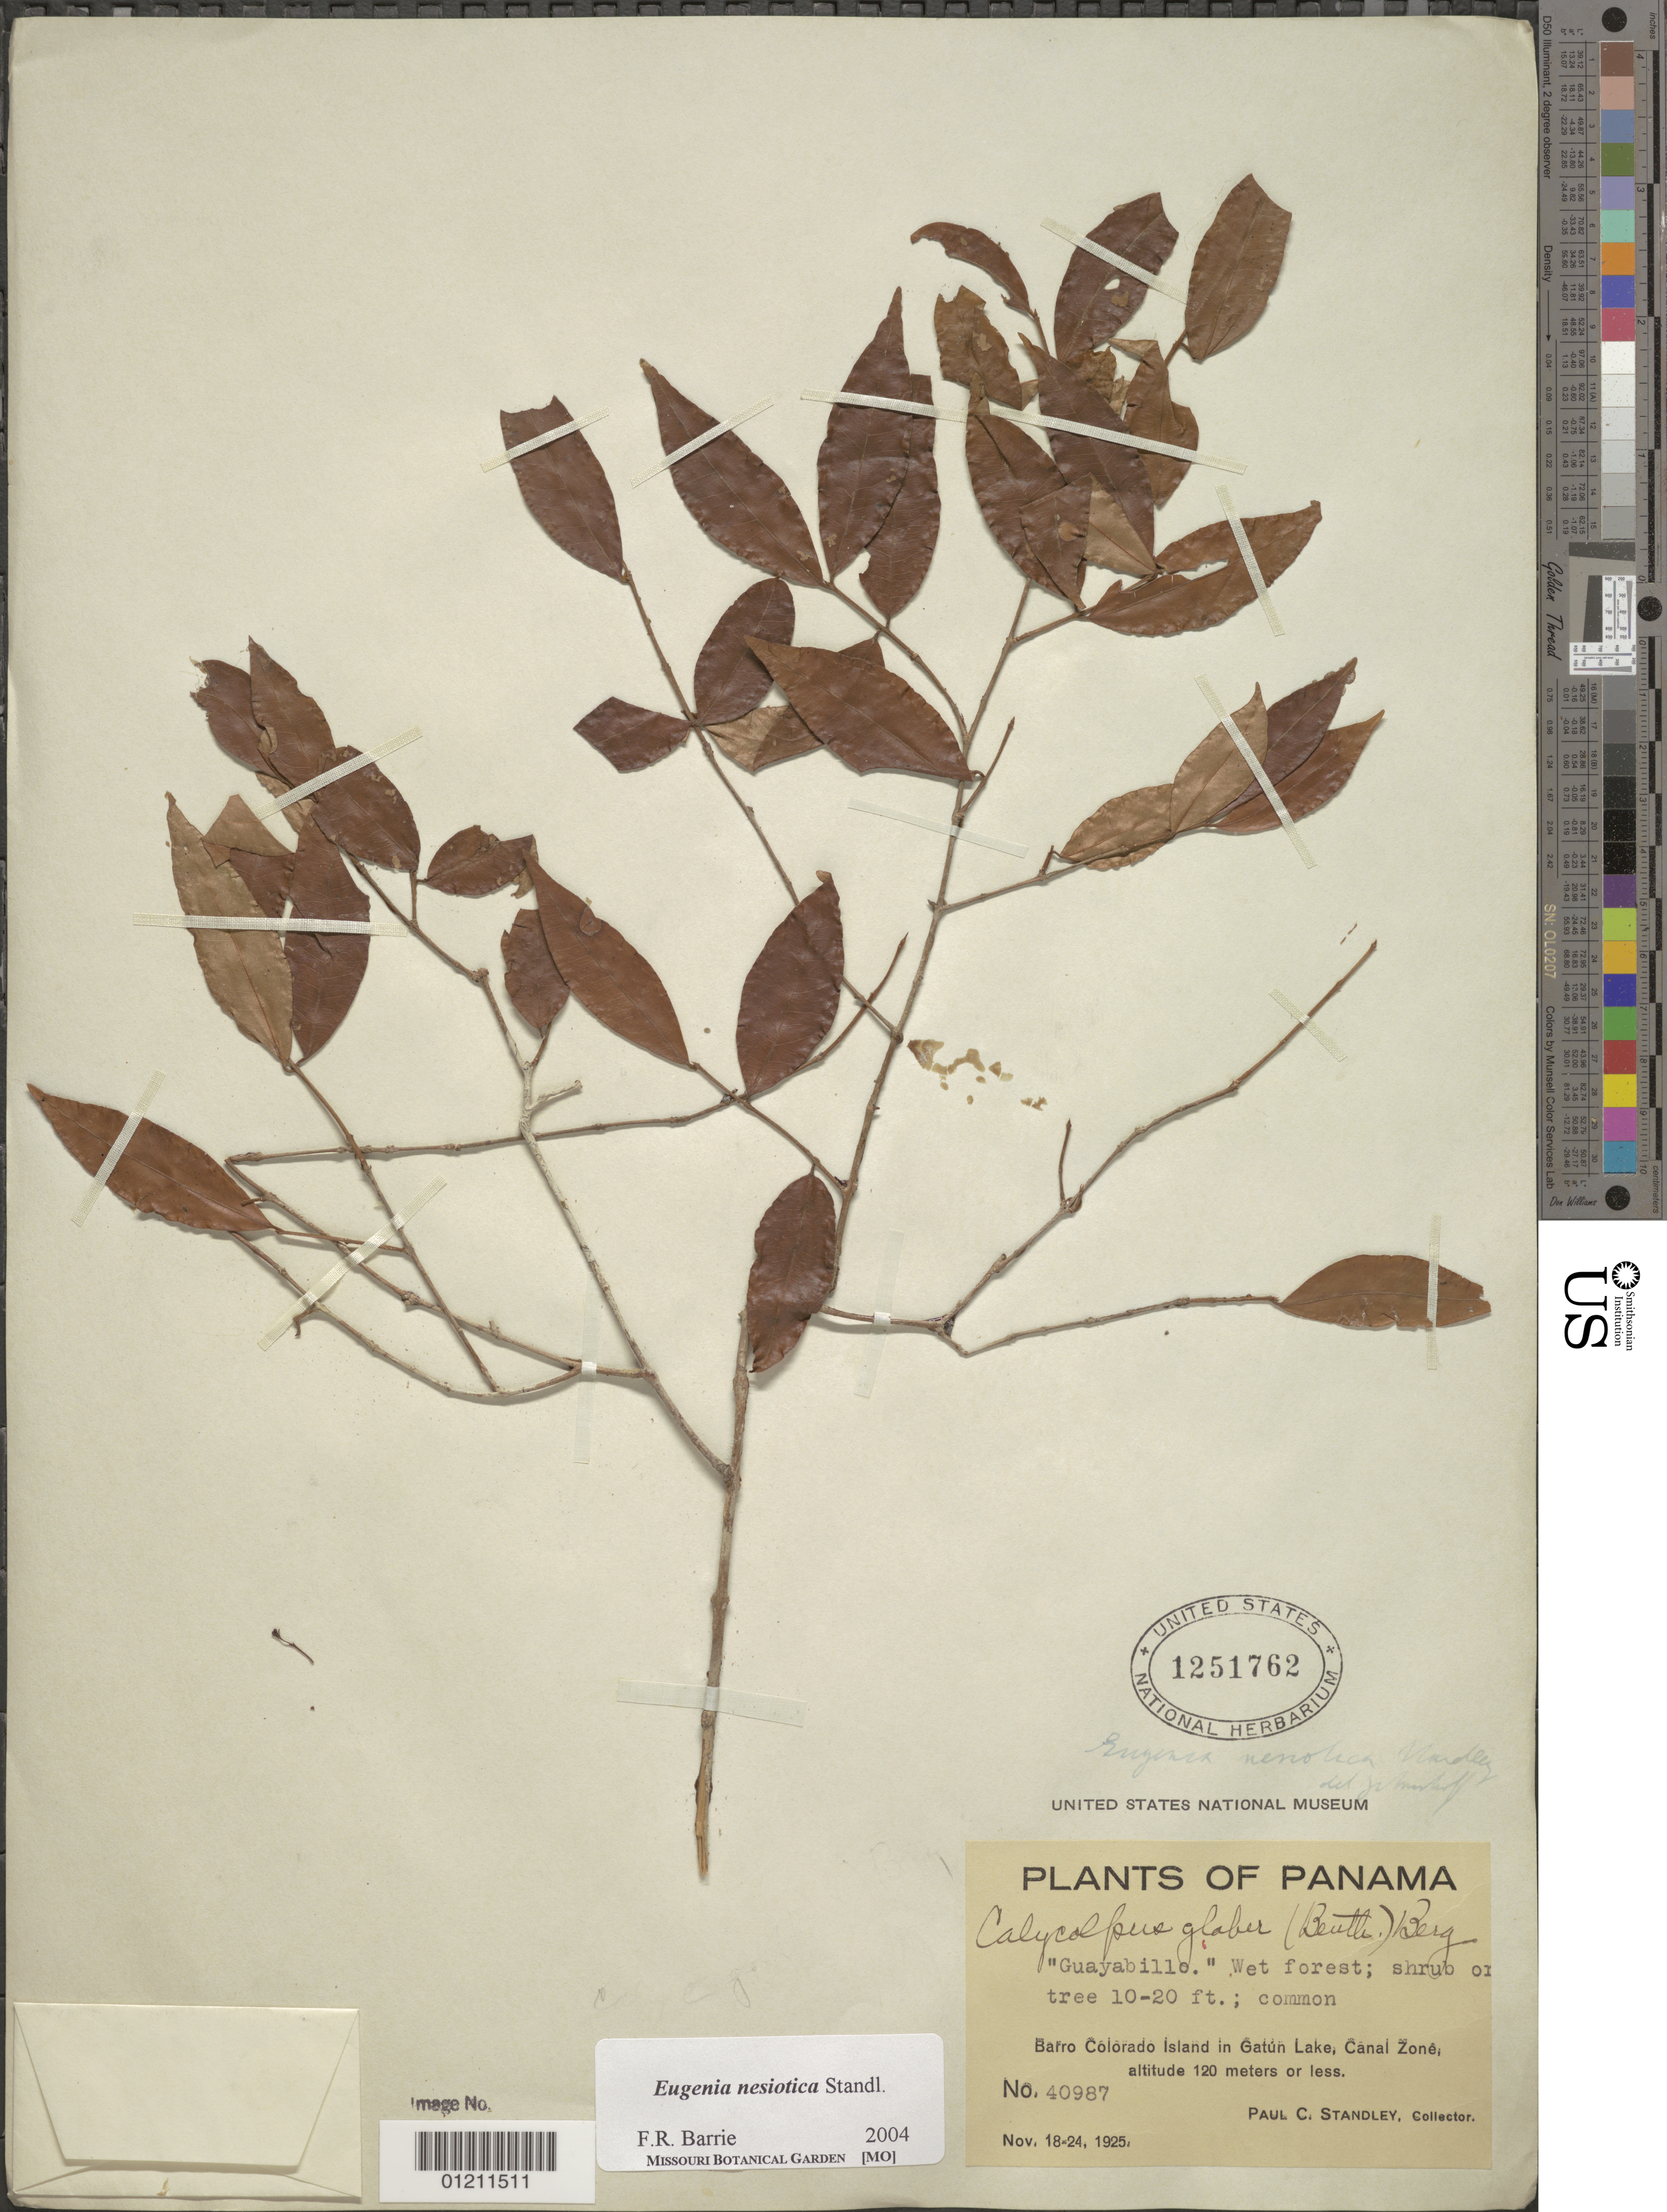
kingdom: Plantae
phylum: Tracheophyta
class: Magnoliopsida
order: Myrtales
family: Myrtaceae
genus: Eugenia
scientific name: Eugenia nesiotica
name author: Standl.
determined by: Barrie, F. R.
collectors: P. C. Standley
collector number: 40987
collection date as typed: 18-24 Nov 1925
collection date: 1925-11-18/1925-11-24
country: Panama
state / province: Panamá Oeste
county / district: Canal Zone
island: Barro Colorado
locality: Barro Colorado Island in Gatun Lake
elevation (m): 120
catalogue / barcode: US 1251762